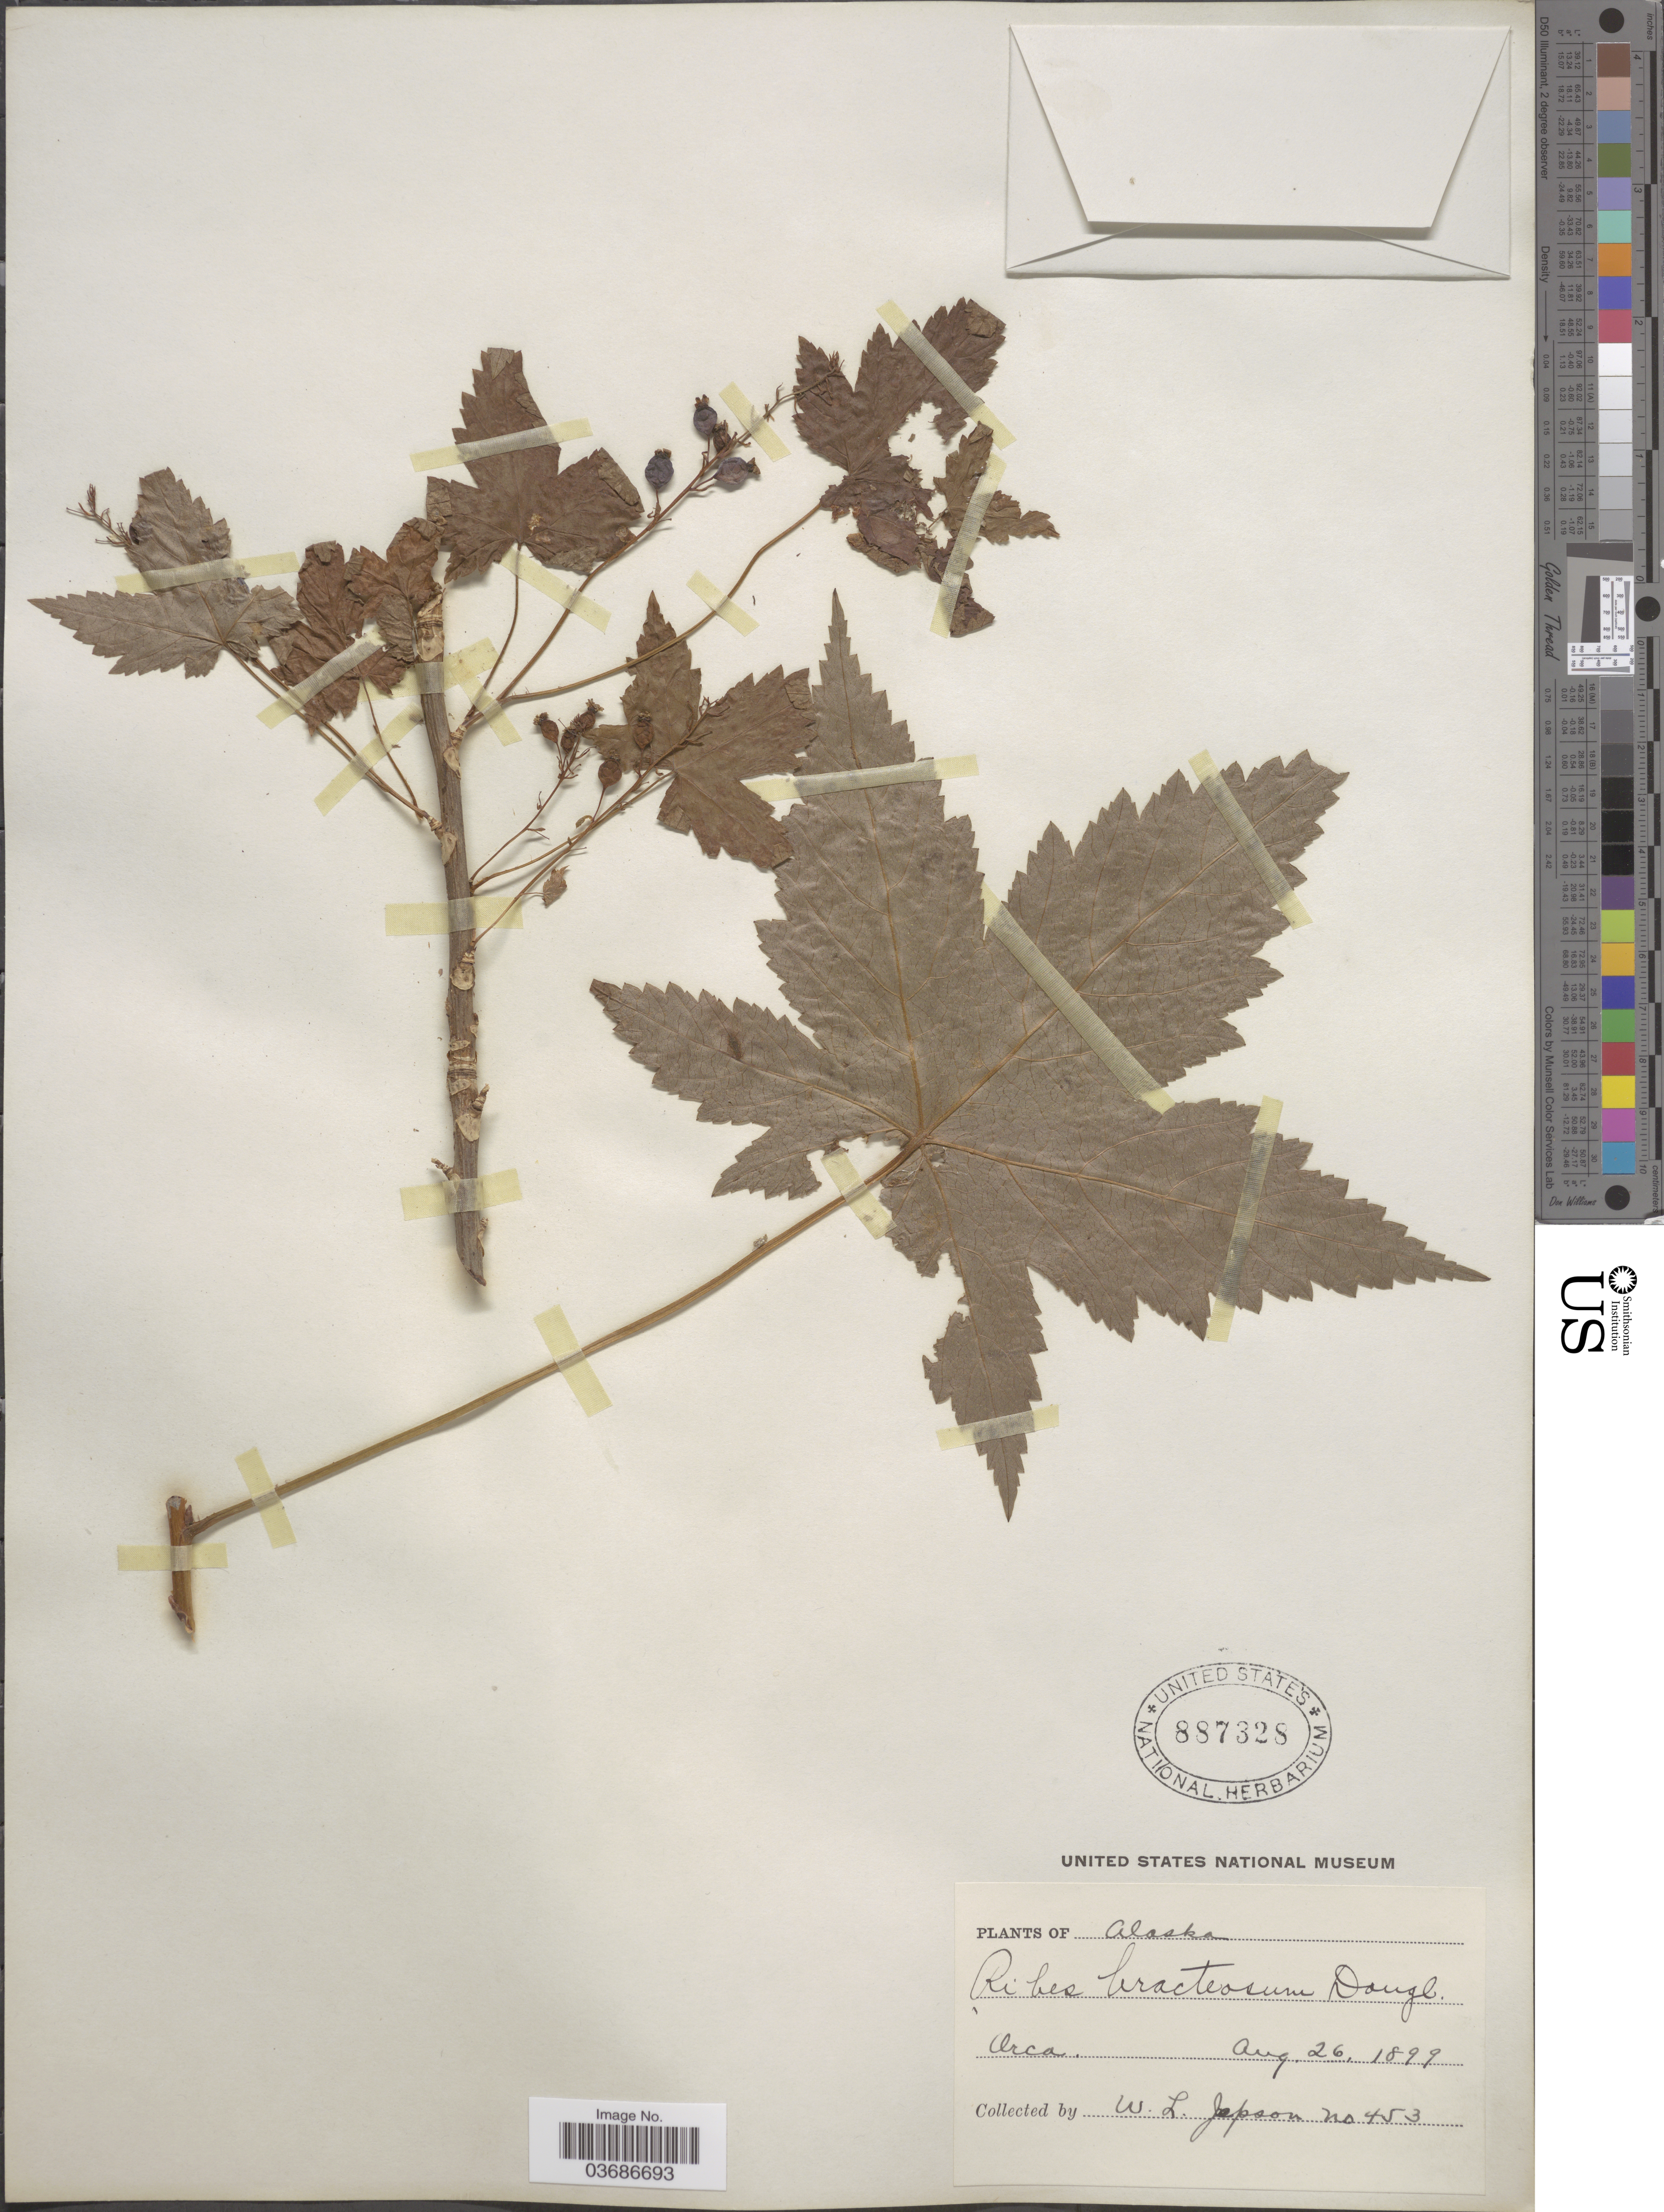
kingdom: Plantae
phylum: Tracheophyta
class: Magnoliopsida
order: Saxifragales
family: Grossulariaceae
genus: Ribes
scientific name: Ribes bracteosum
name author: Douglas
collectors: W. L. Jepson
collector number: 453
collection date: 1899-08-26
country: United States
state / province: Alaska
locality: Orca.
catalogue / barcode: US 887328